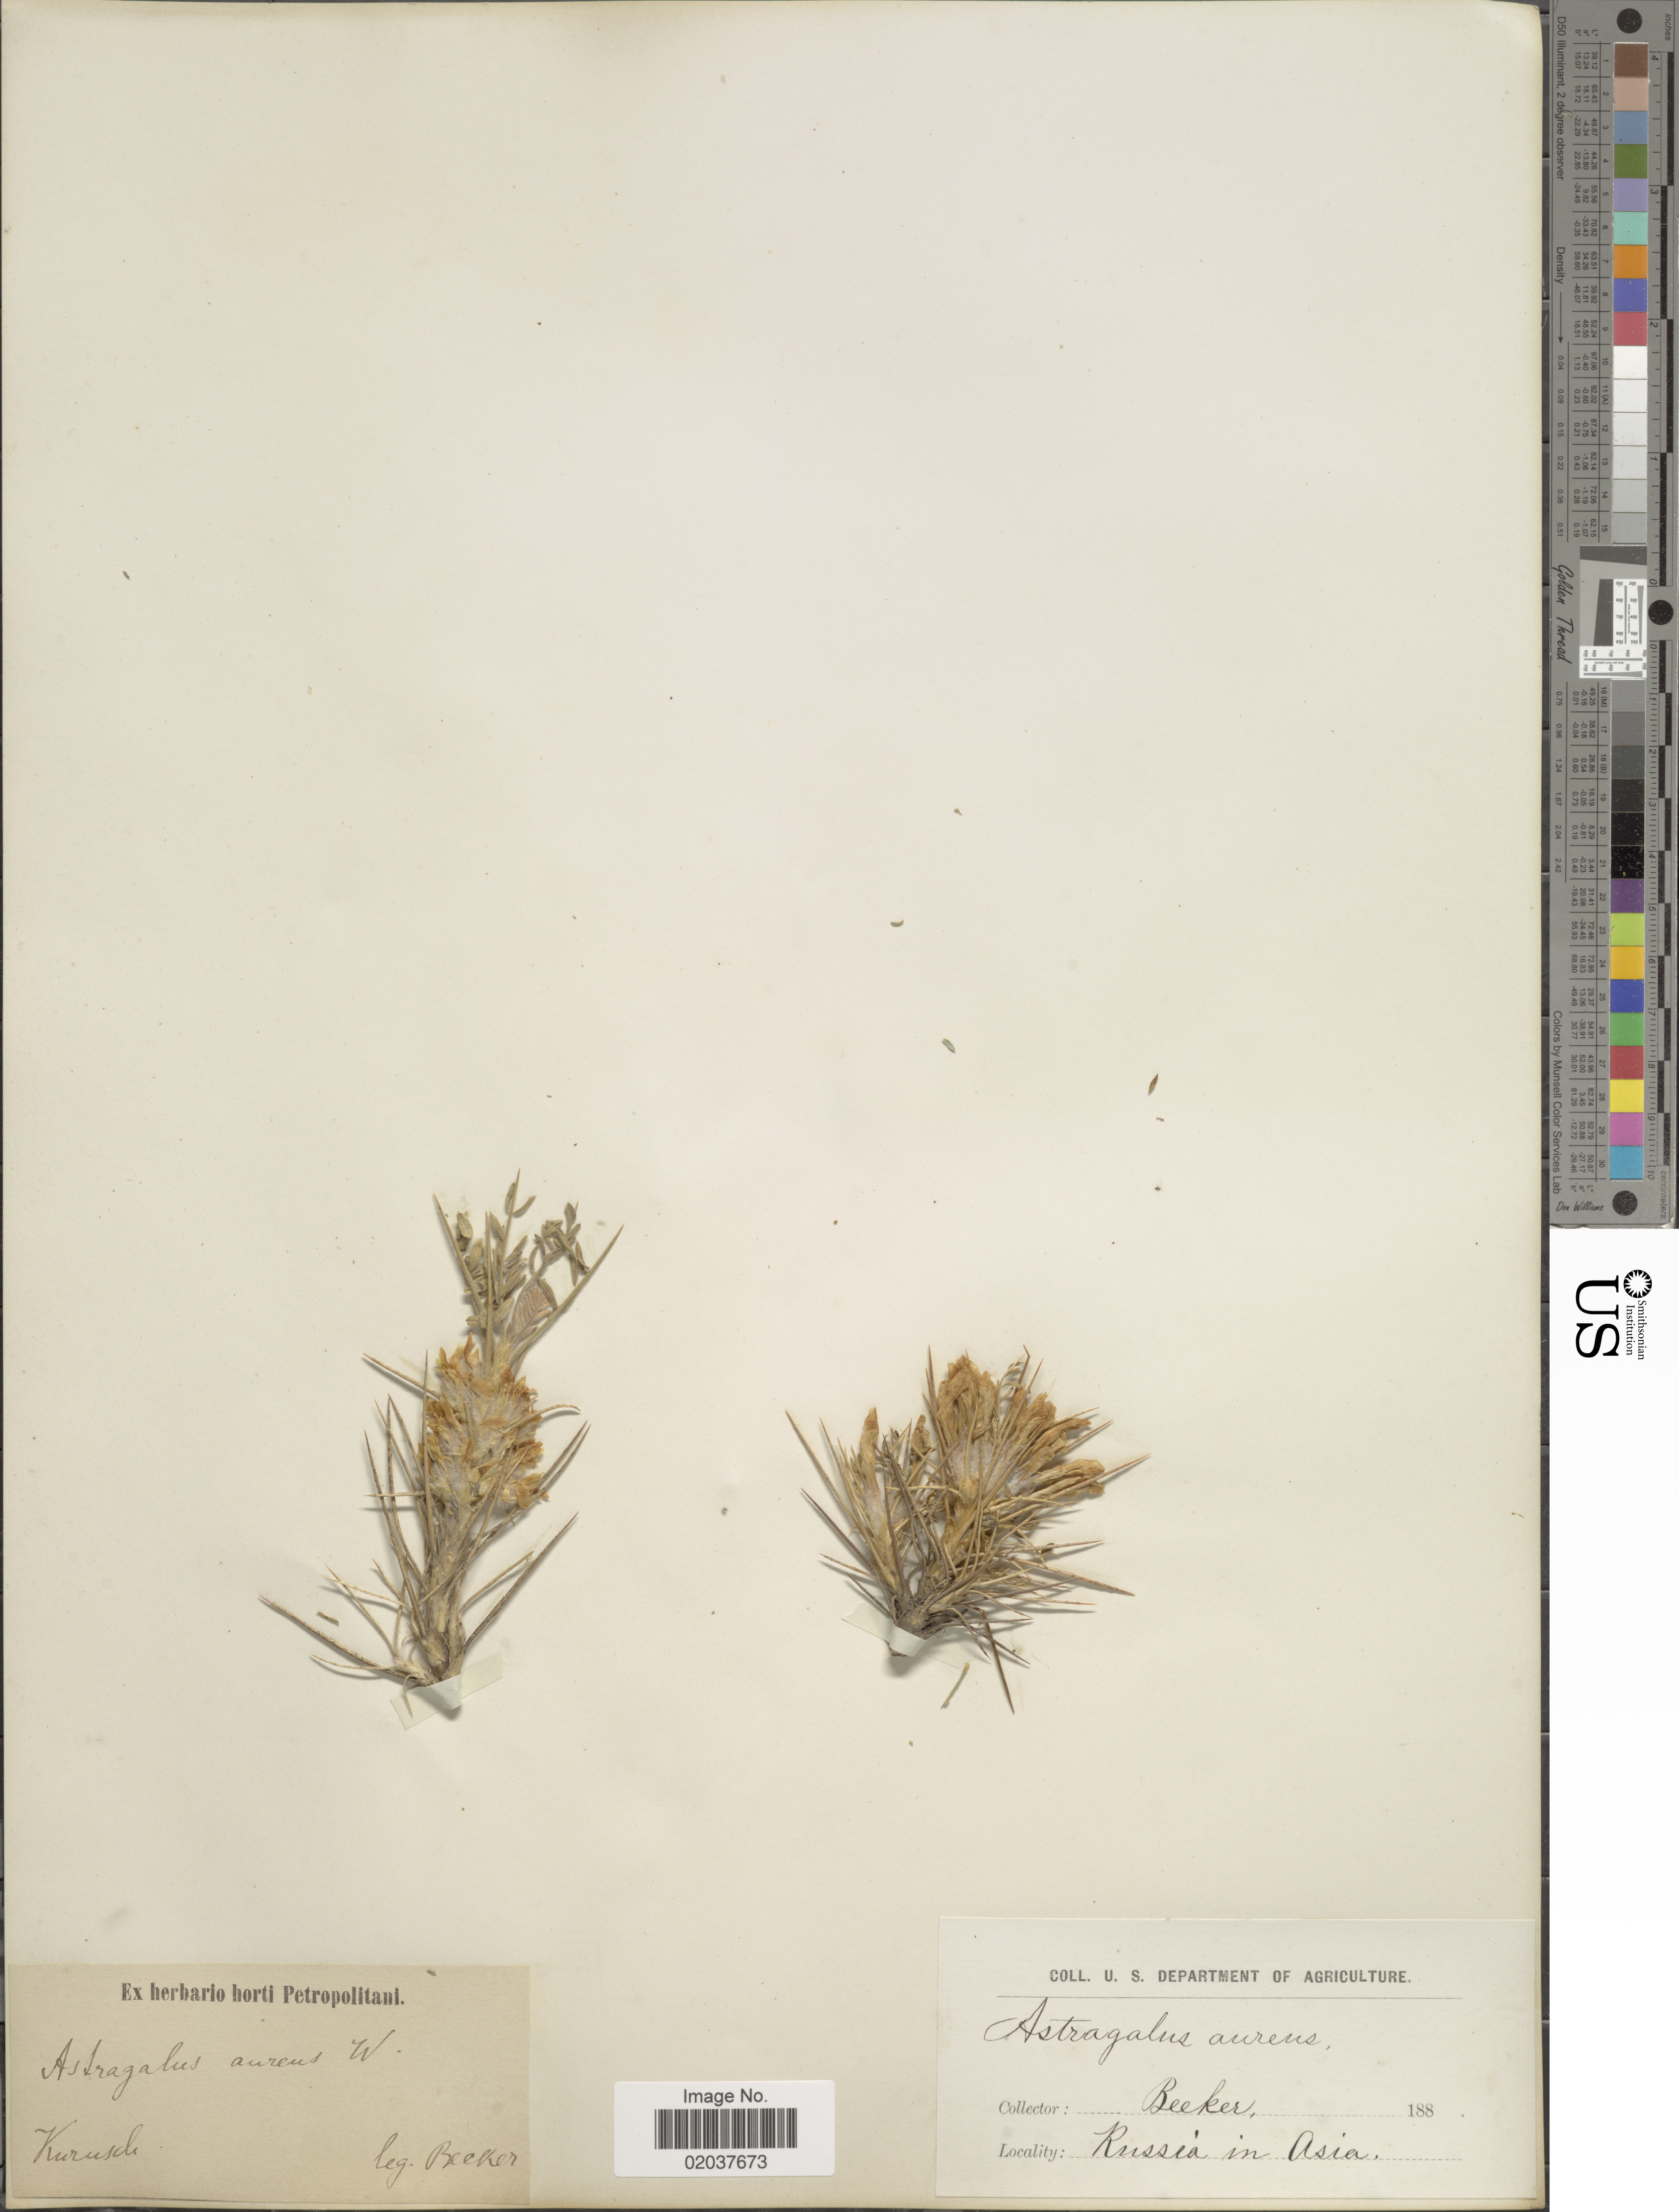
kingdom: Plantae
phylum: Tracheophyta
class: Magnoliopsida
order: Fabales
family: Fabaceae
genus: Astragalus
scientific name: Astragalus aureus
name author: Willd.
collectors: -. Becker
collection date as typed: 188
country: Russian Federation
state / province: Dagestan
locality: Russia in Adia, Kurusch